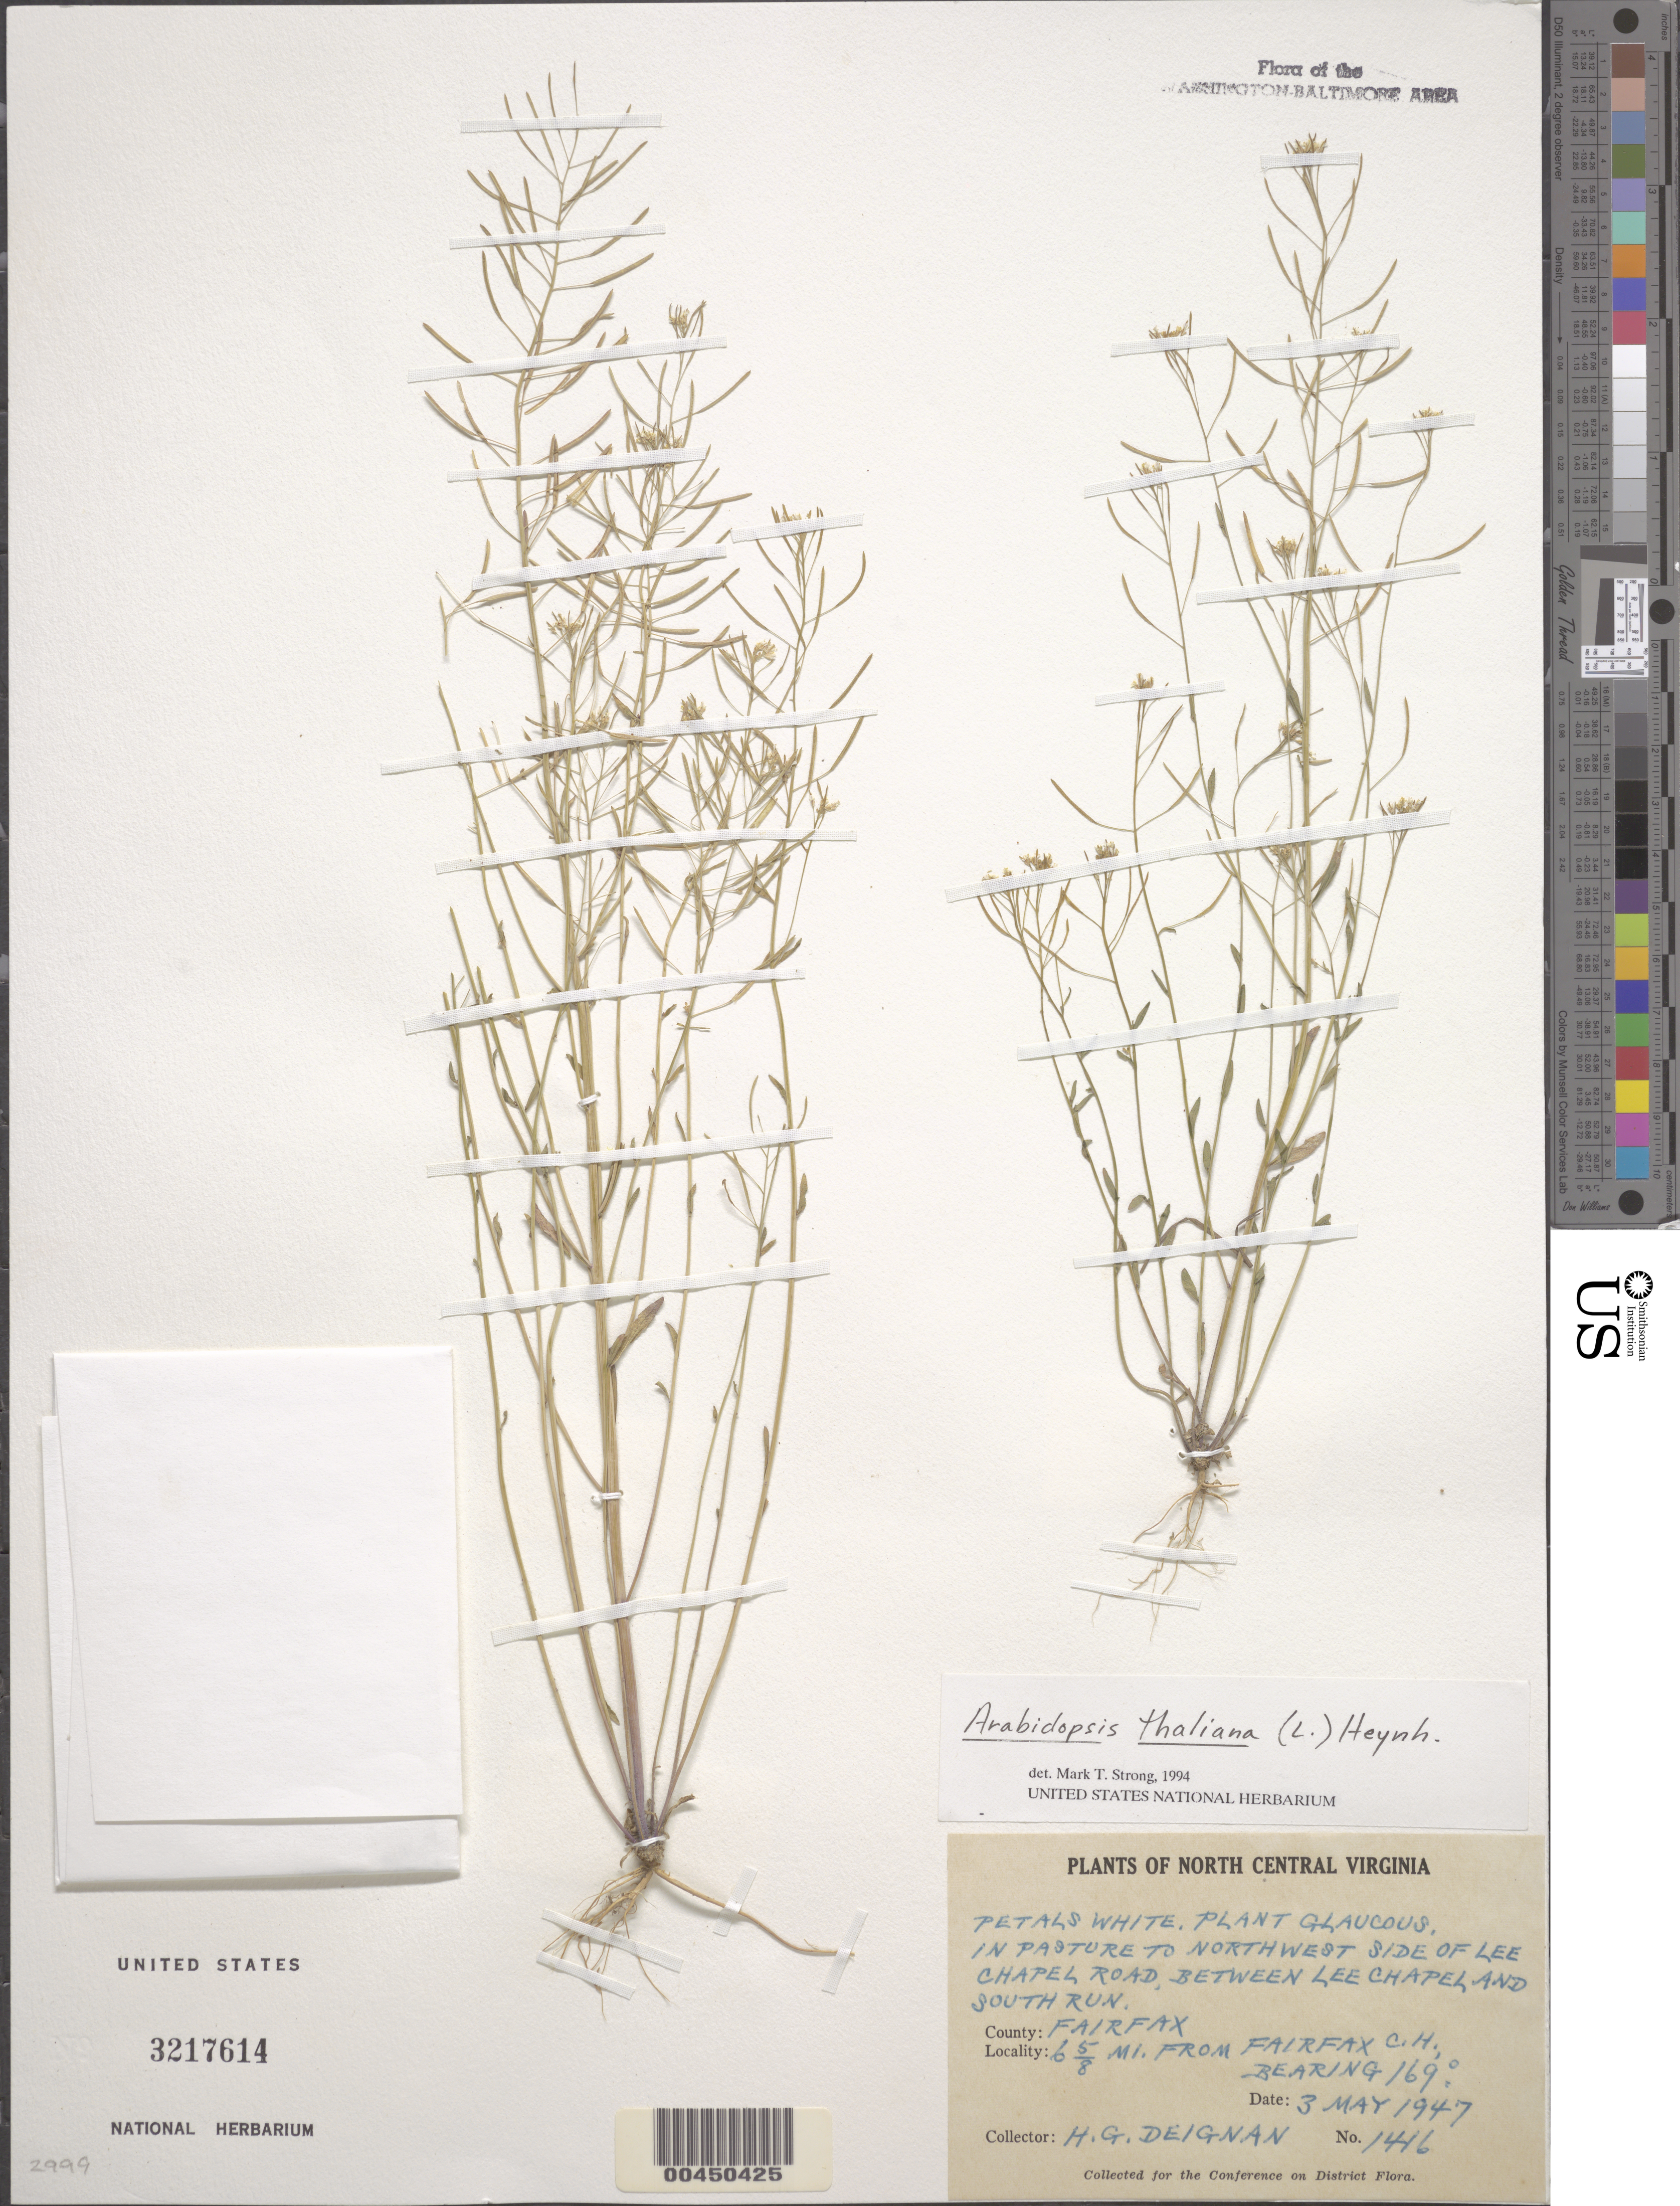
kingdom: Plantae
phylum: Tracheophyta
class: Magnoliopsida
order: Brassicales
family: Brassicaceae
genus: Arabidopsis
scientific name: Arabidopsis thaliana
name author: (L.) Heynh.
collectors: H. Deignan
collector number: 1416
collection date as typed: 03 May 1947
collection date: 1947-05-03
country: United States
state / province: Virginia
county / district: Fairfax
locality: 6 5/8 mi. from Fairfax Court House, W side of Lee Chapel and South Run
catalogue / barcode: US 3217614